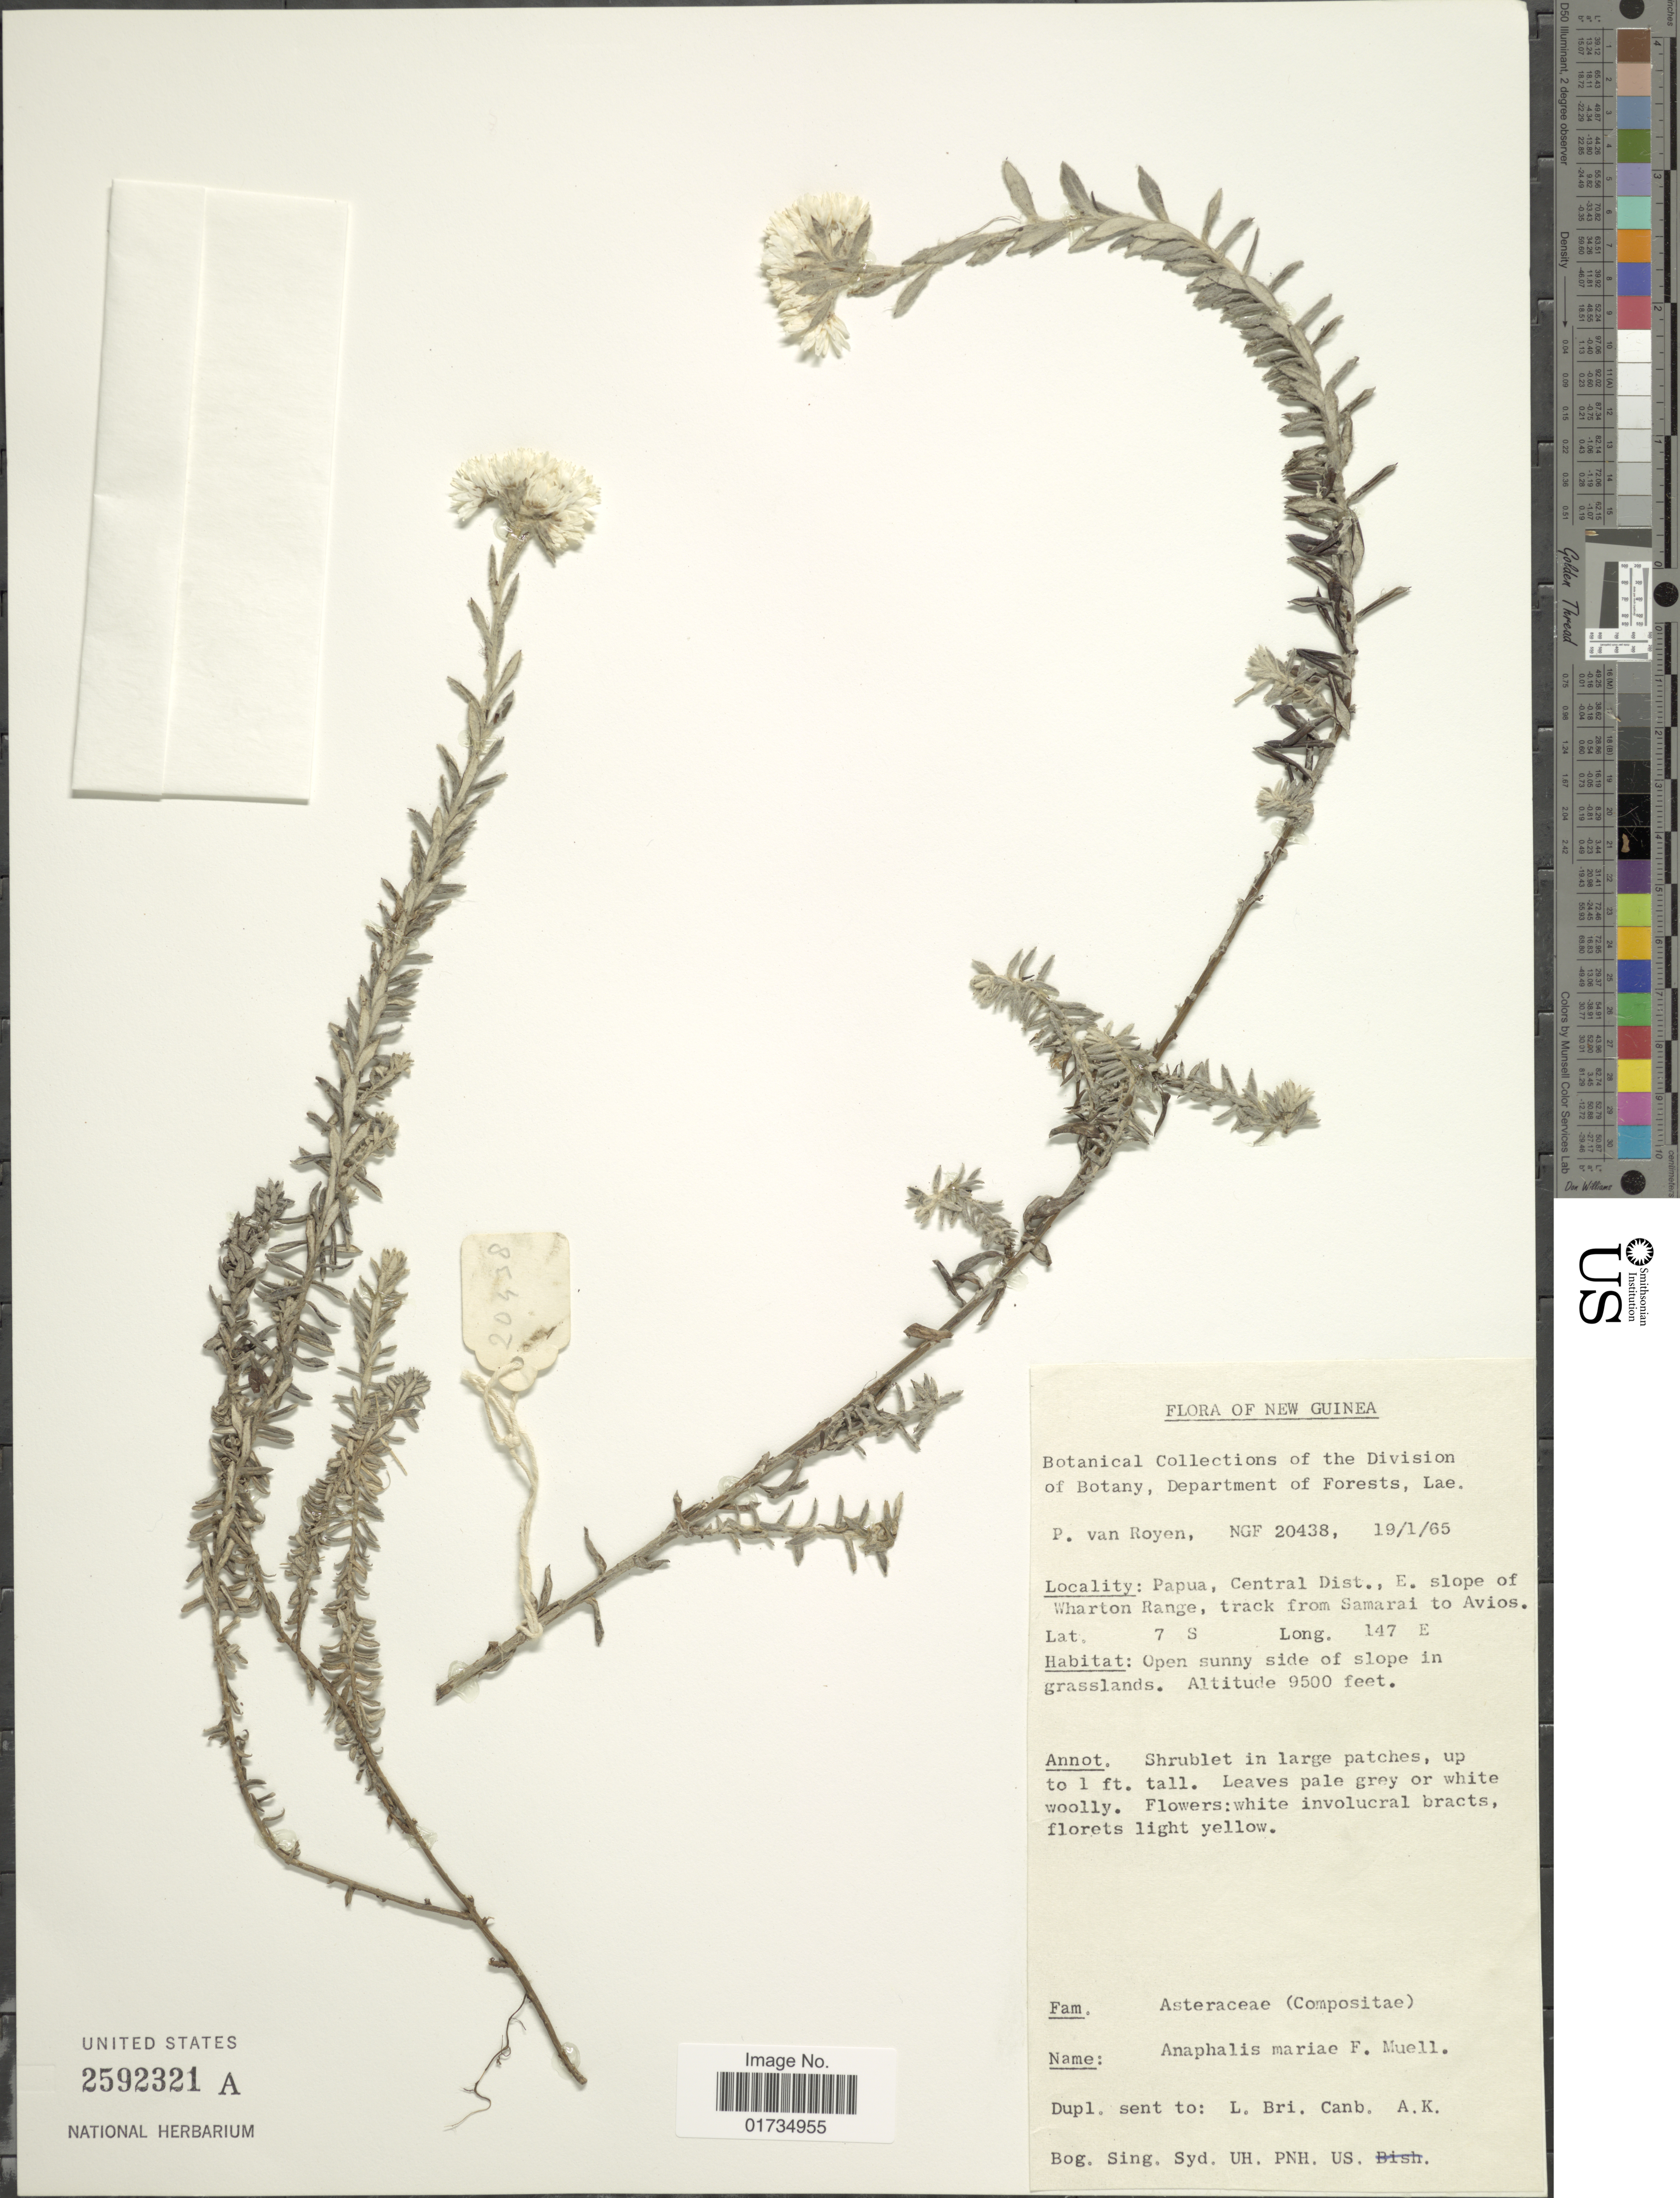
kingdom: Plantae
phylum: Tracheophyta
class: Magnoliopsida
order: Asterales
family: Asteraceae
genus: Anaphalis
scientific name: Anaphalis mariae f. mariae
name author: F. Muell.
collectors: D. van Royen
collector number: NGF20438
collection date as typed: Transcribed d/m/y: 19/1/65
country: Papua New Guinea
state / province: Central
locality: New Guinea, Papua, Central Dist., E. slope of Wharton Range, track from Samarai to Avios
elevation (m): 2896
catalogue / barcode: US 2592321A